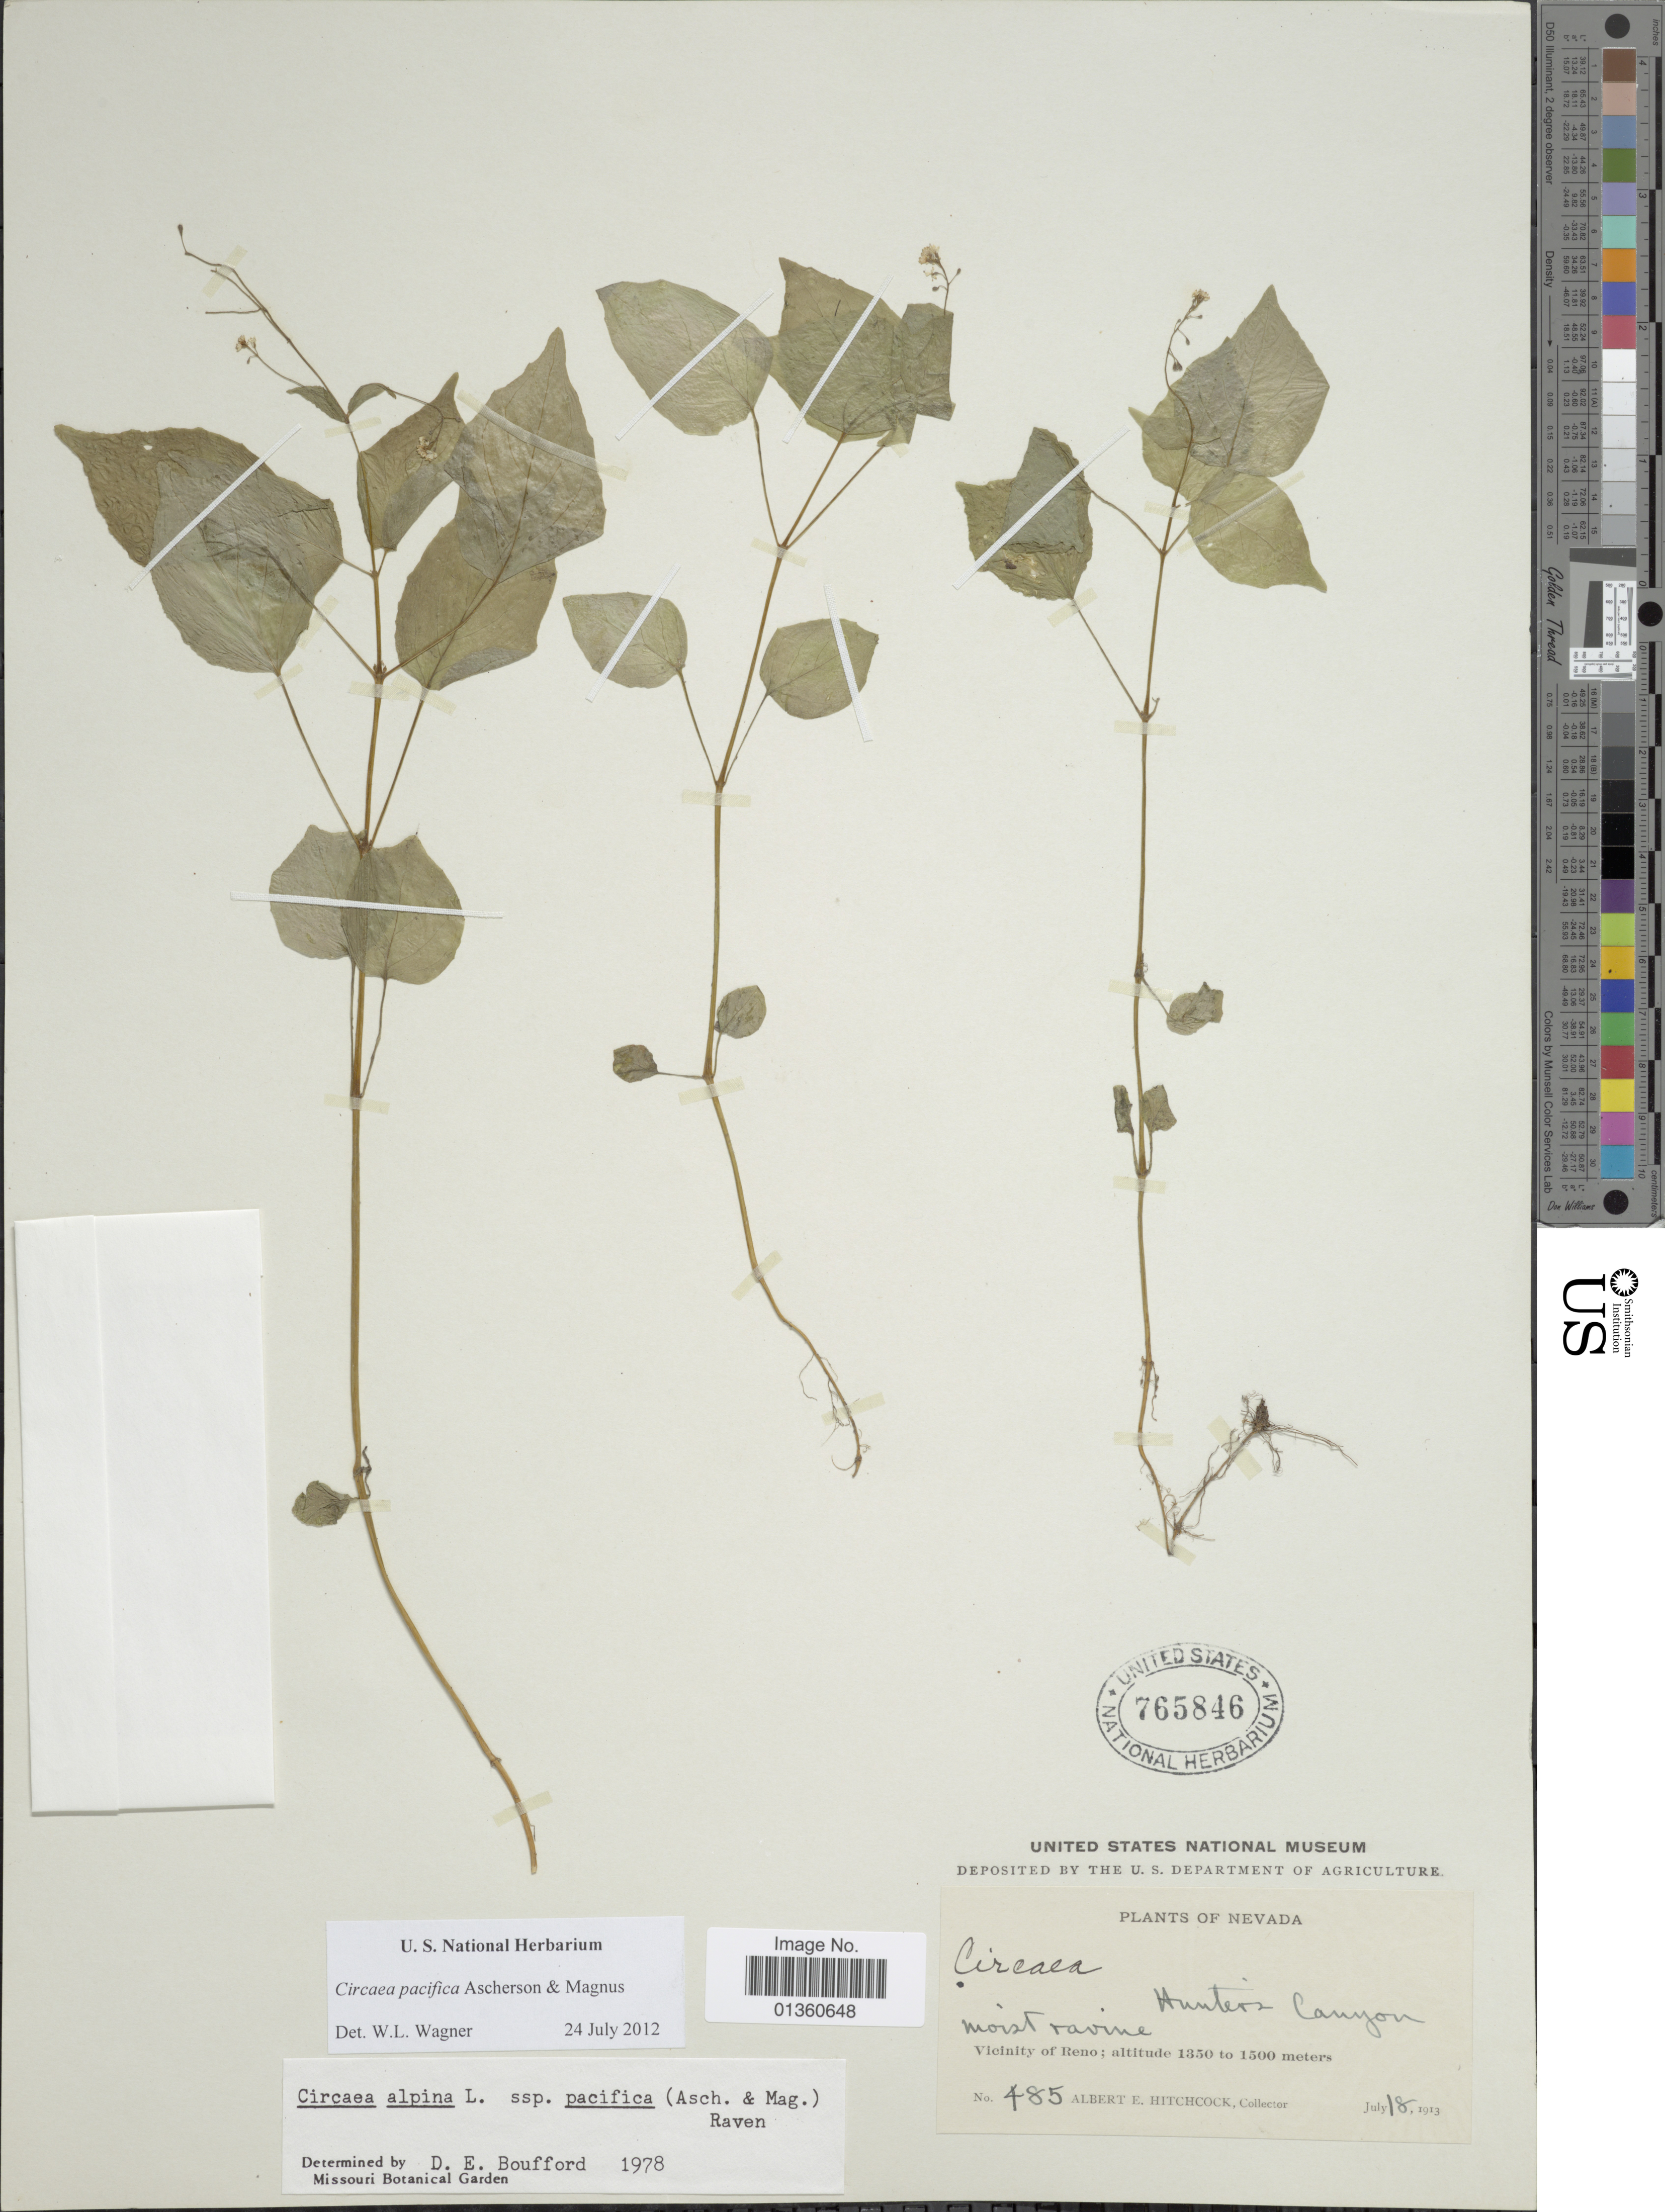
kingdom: Plantae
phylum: Tracheophyta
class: Magnoliopsida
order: Myrtales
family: Onagraceae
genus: Circaea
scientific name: Circaea pacifica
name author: Asch. & Magnus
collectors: A. Hitchcock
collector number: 485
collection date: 1913-07-18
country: United States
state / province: Nevada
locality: Hunter's Canyon, vicinity of Reno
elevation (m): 1350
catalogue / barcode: US 765846